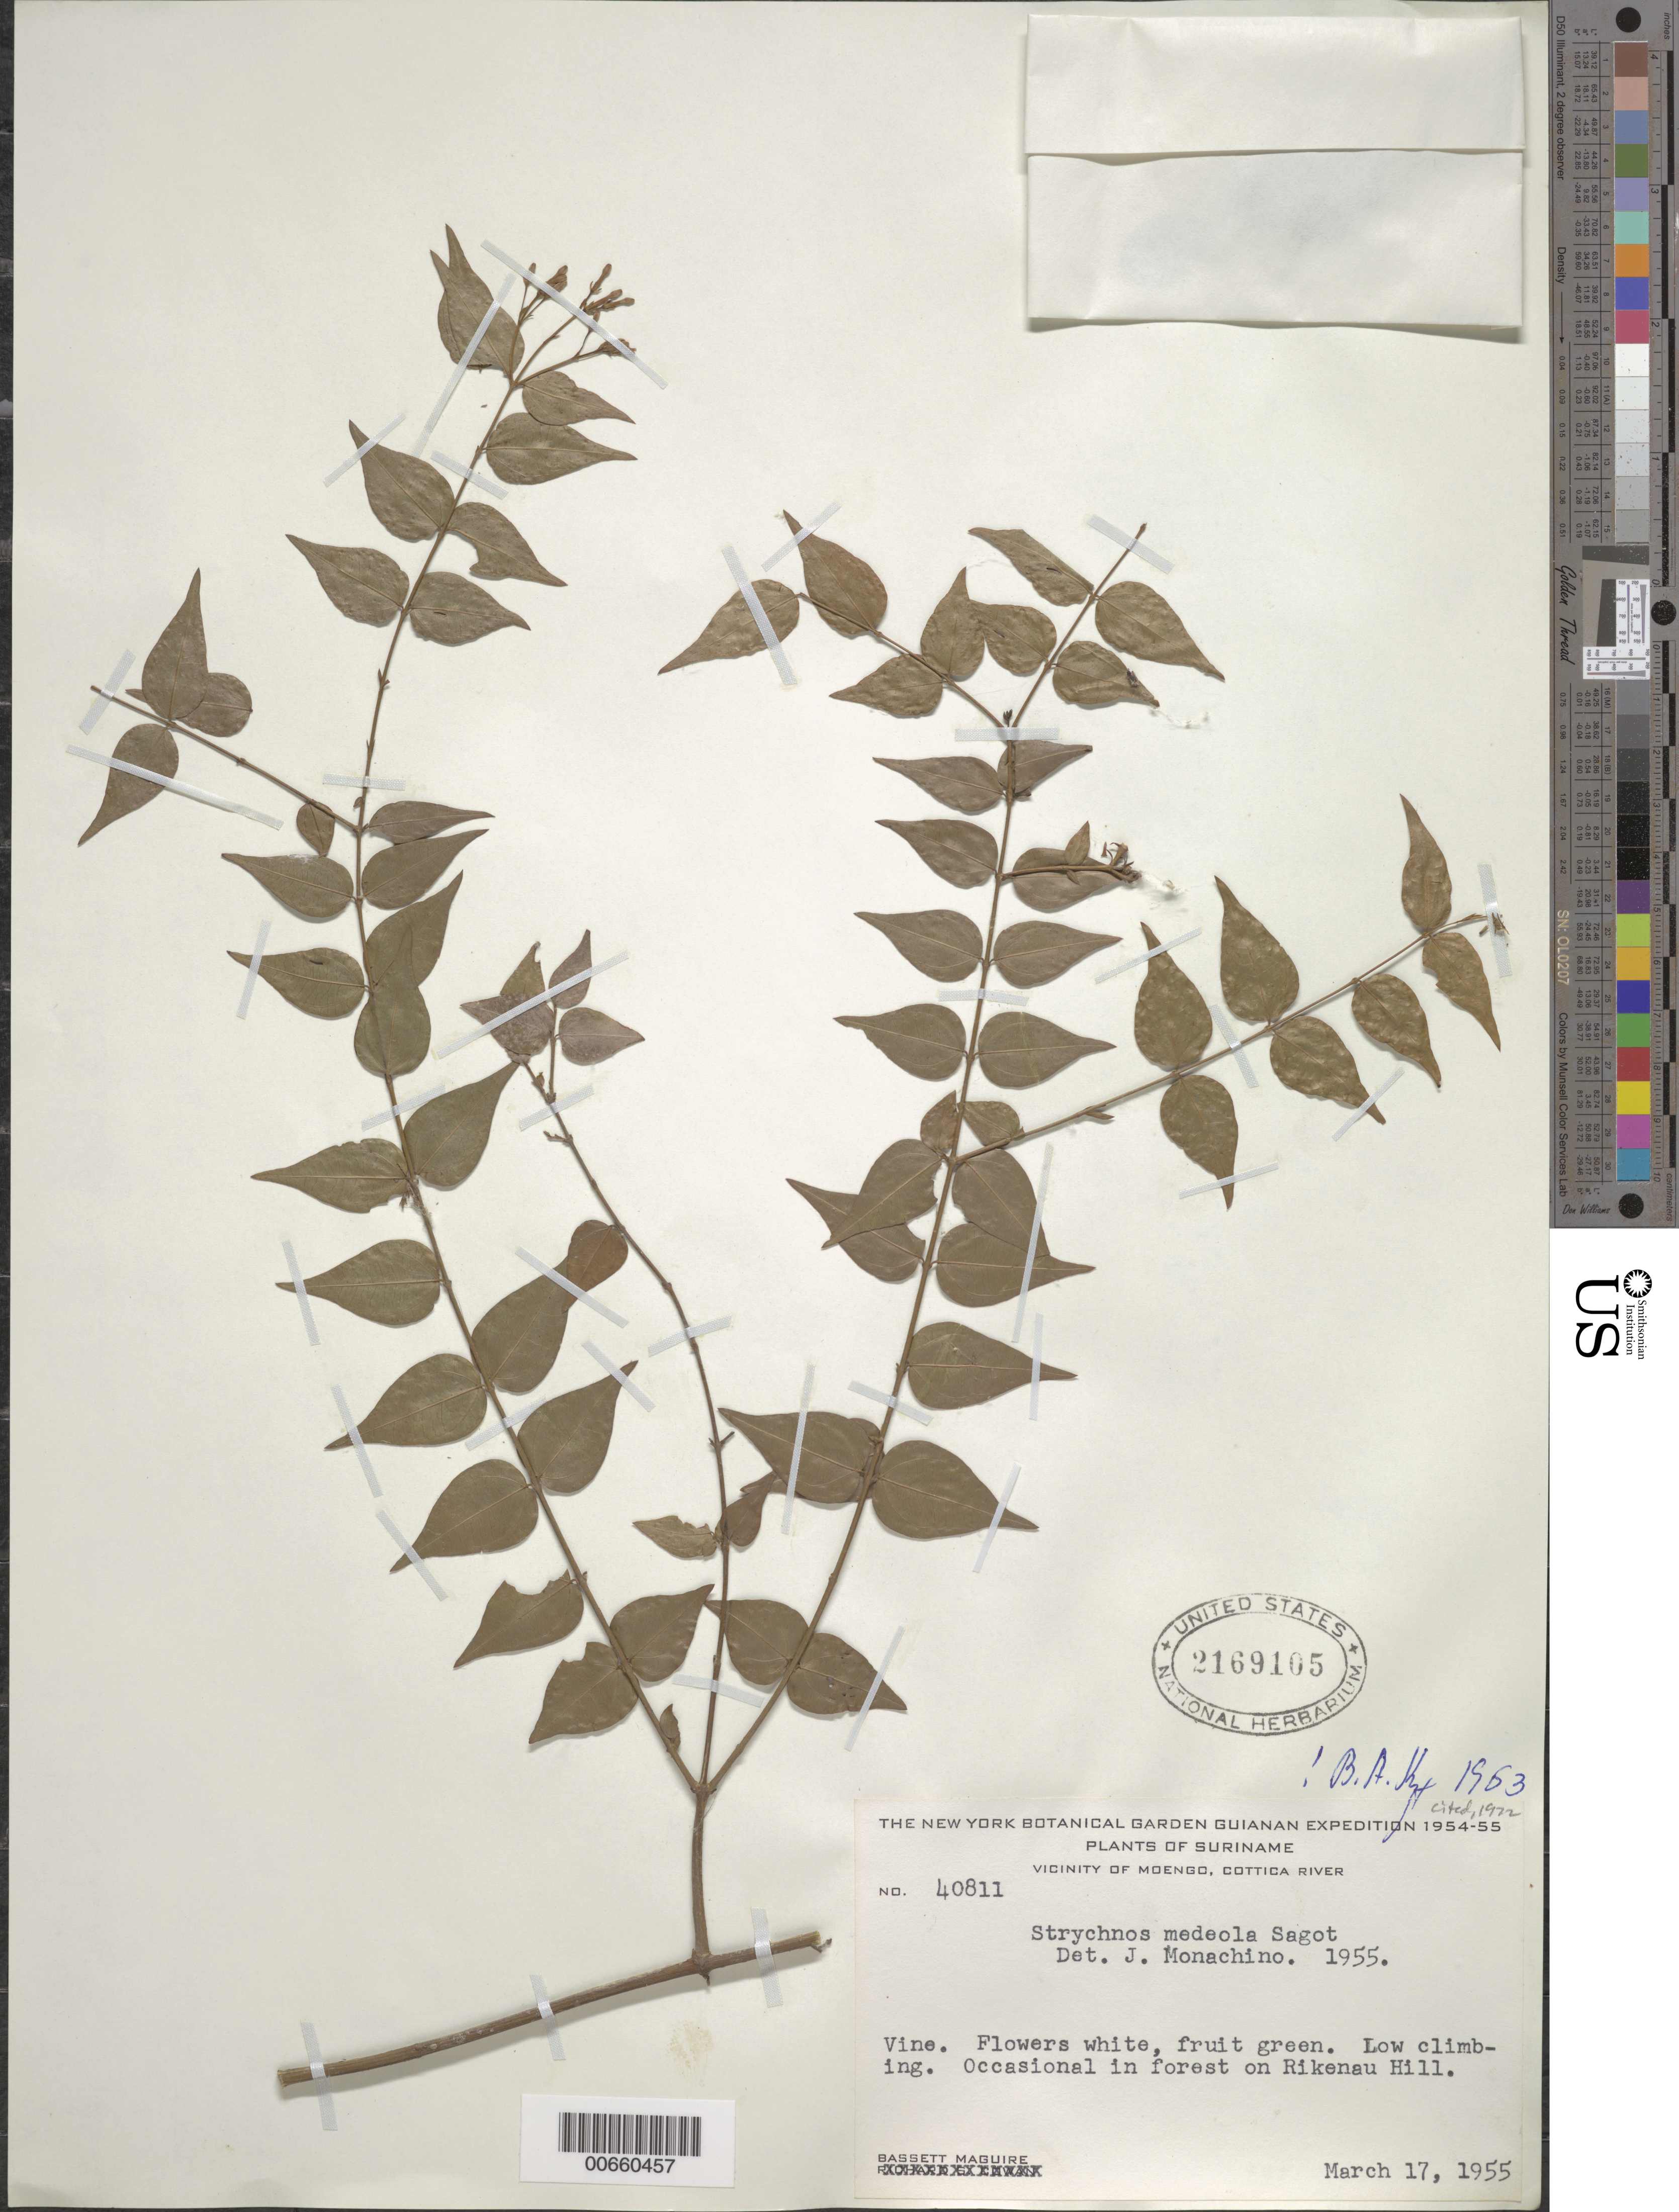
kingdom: Plantae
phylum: Tracheophyta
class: Magnoliopsida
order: Gentianales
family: Loganiaceae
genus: Strychnos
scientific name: Strychnos medeola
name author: Sagot ex Progel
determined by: Monachino, J. V.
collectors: B. Maguire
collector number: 40811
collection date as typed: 17-Mar-55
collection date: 1955-03-17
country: Suriname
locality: Moengo Mines, Ridanau Hill [Rikanau?]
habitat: Forest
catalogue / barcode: US 2169105